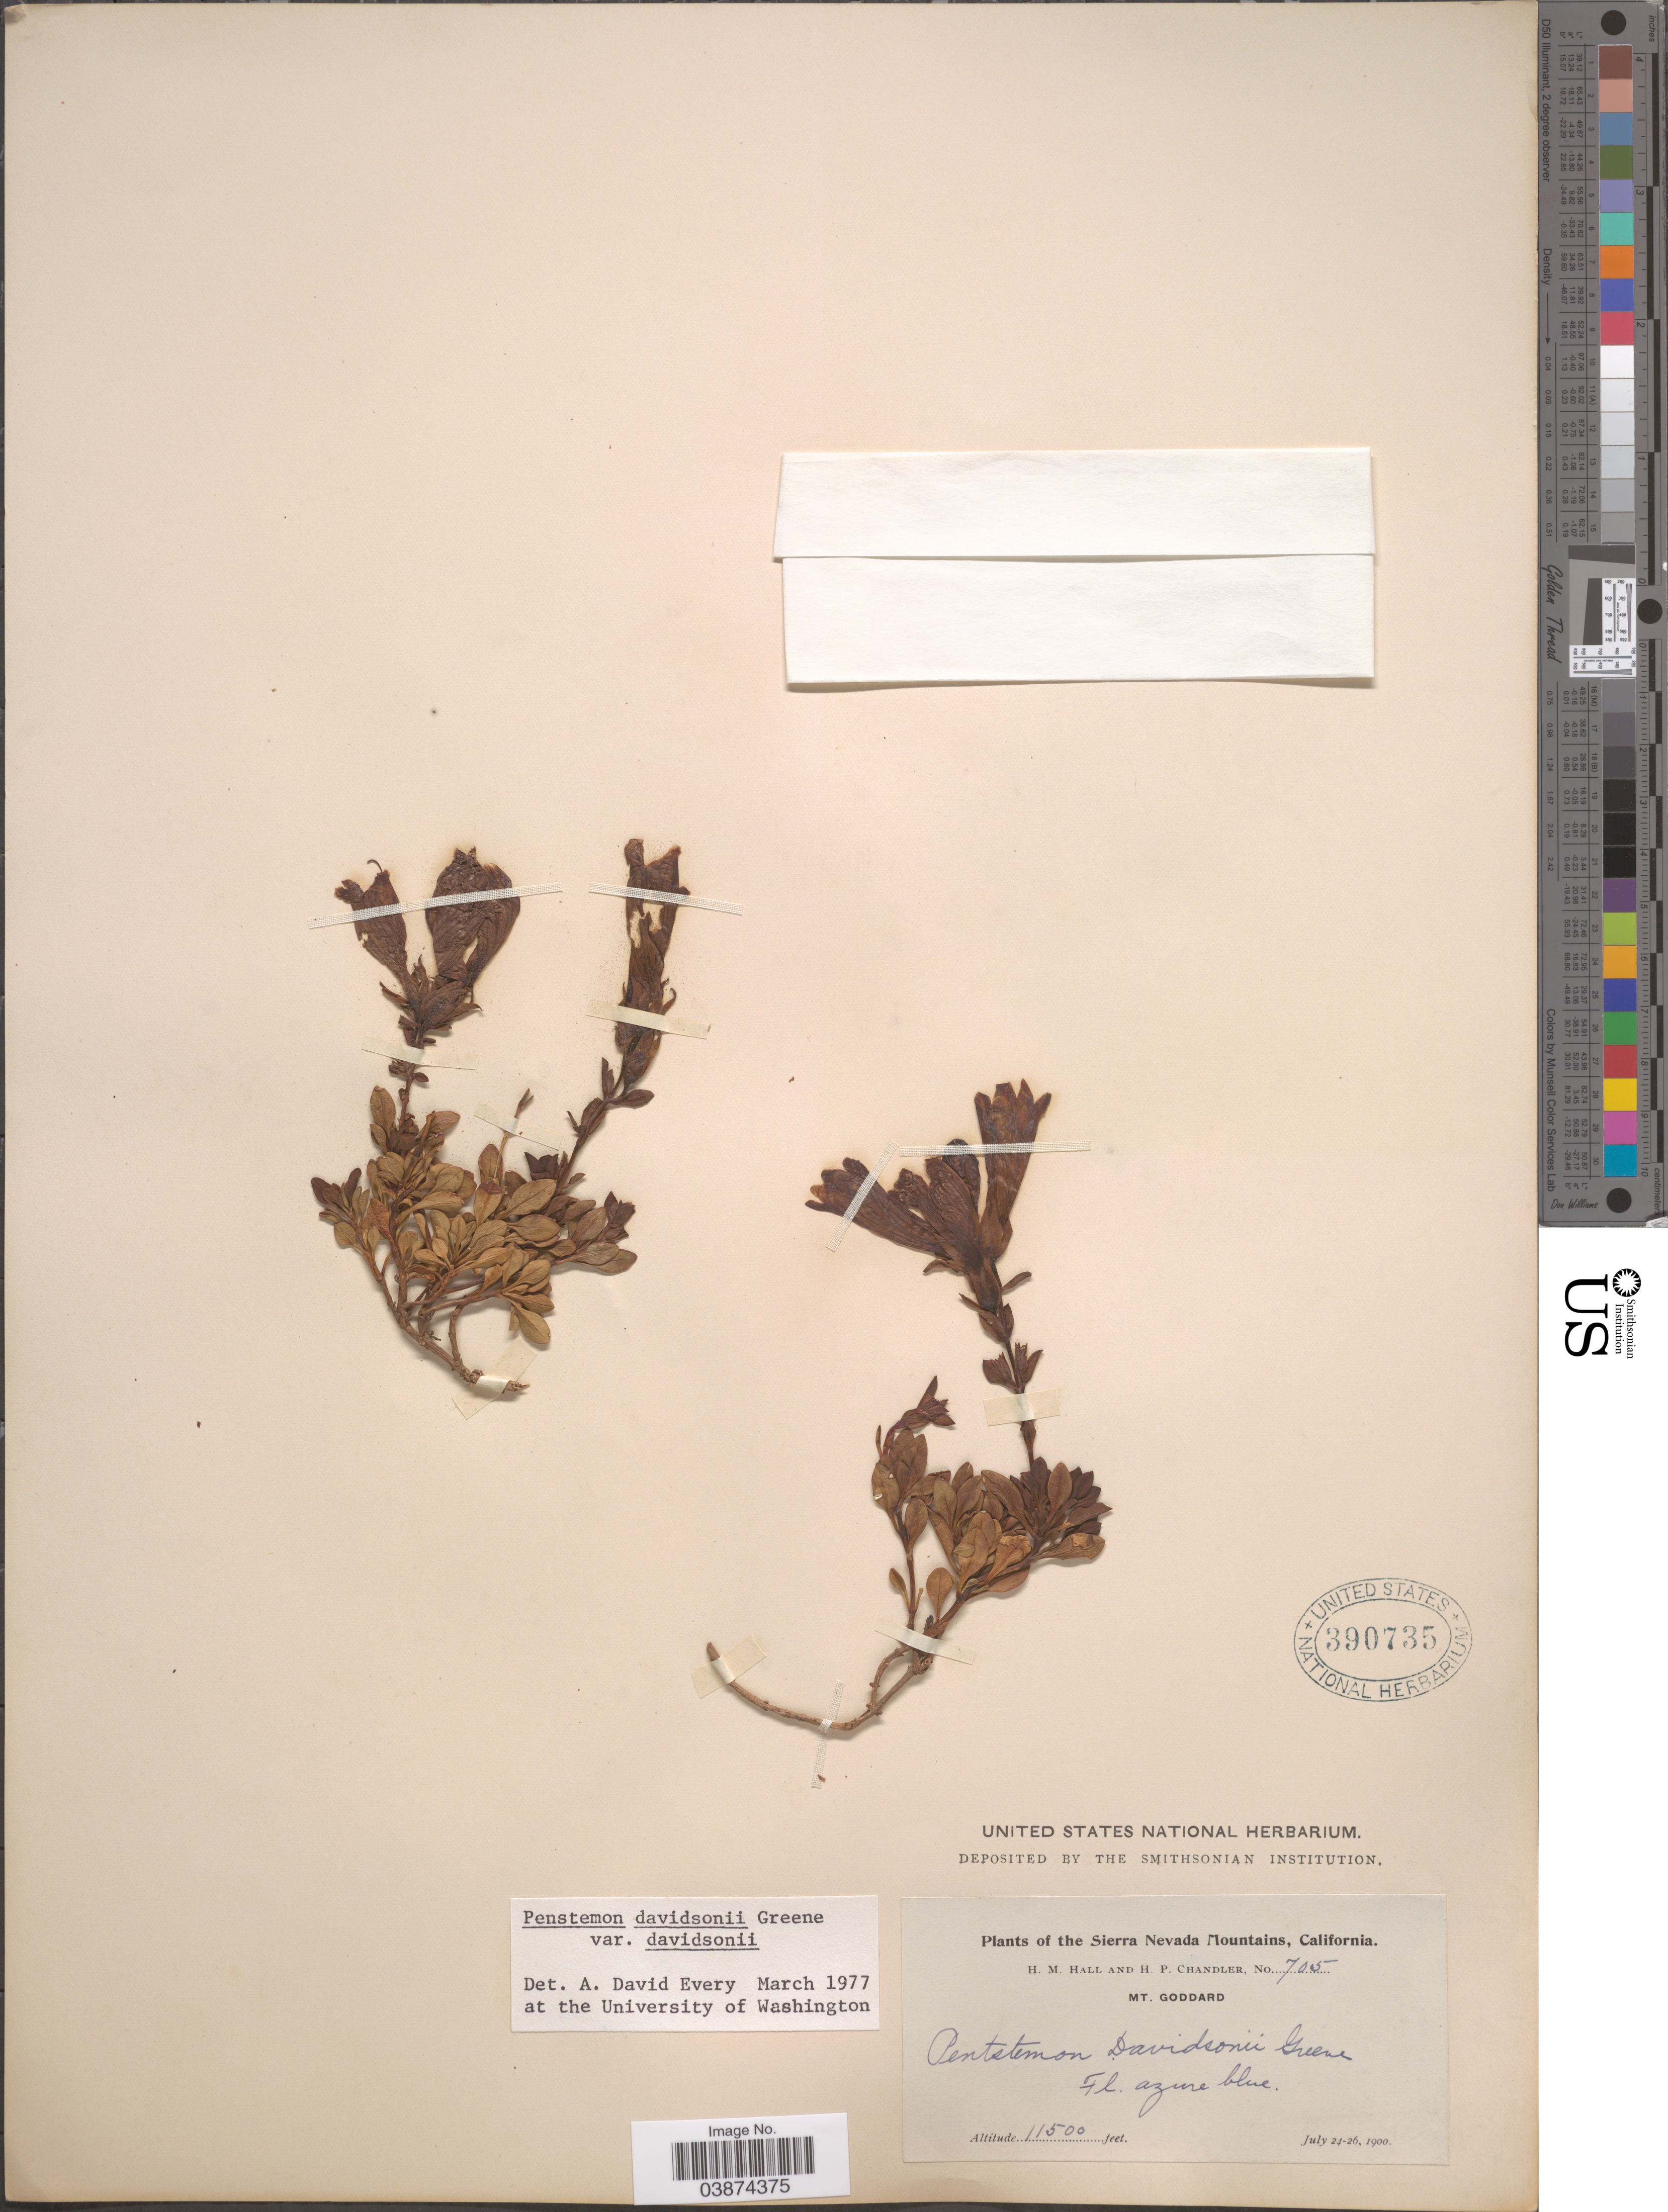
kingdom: Plantae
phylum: Tracheophyta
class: Magnoliopsida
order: Lamiales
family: Plantaginaceae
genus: Penstemon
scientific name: Penstemon davidsonii var. davidsonii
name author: Greene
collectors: H. M. Hall & H. Chandler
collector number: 705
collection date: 1900-07-24/1900-07-26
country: United States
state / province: California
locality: The Sierra Nevada Mountains, Mt. Goddard.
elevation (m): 3505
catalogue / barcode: US 390735